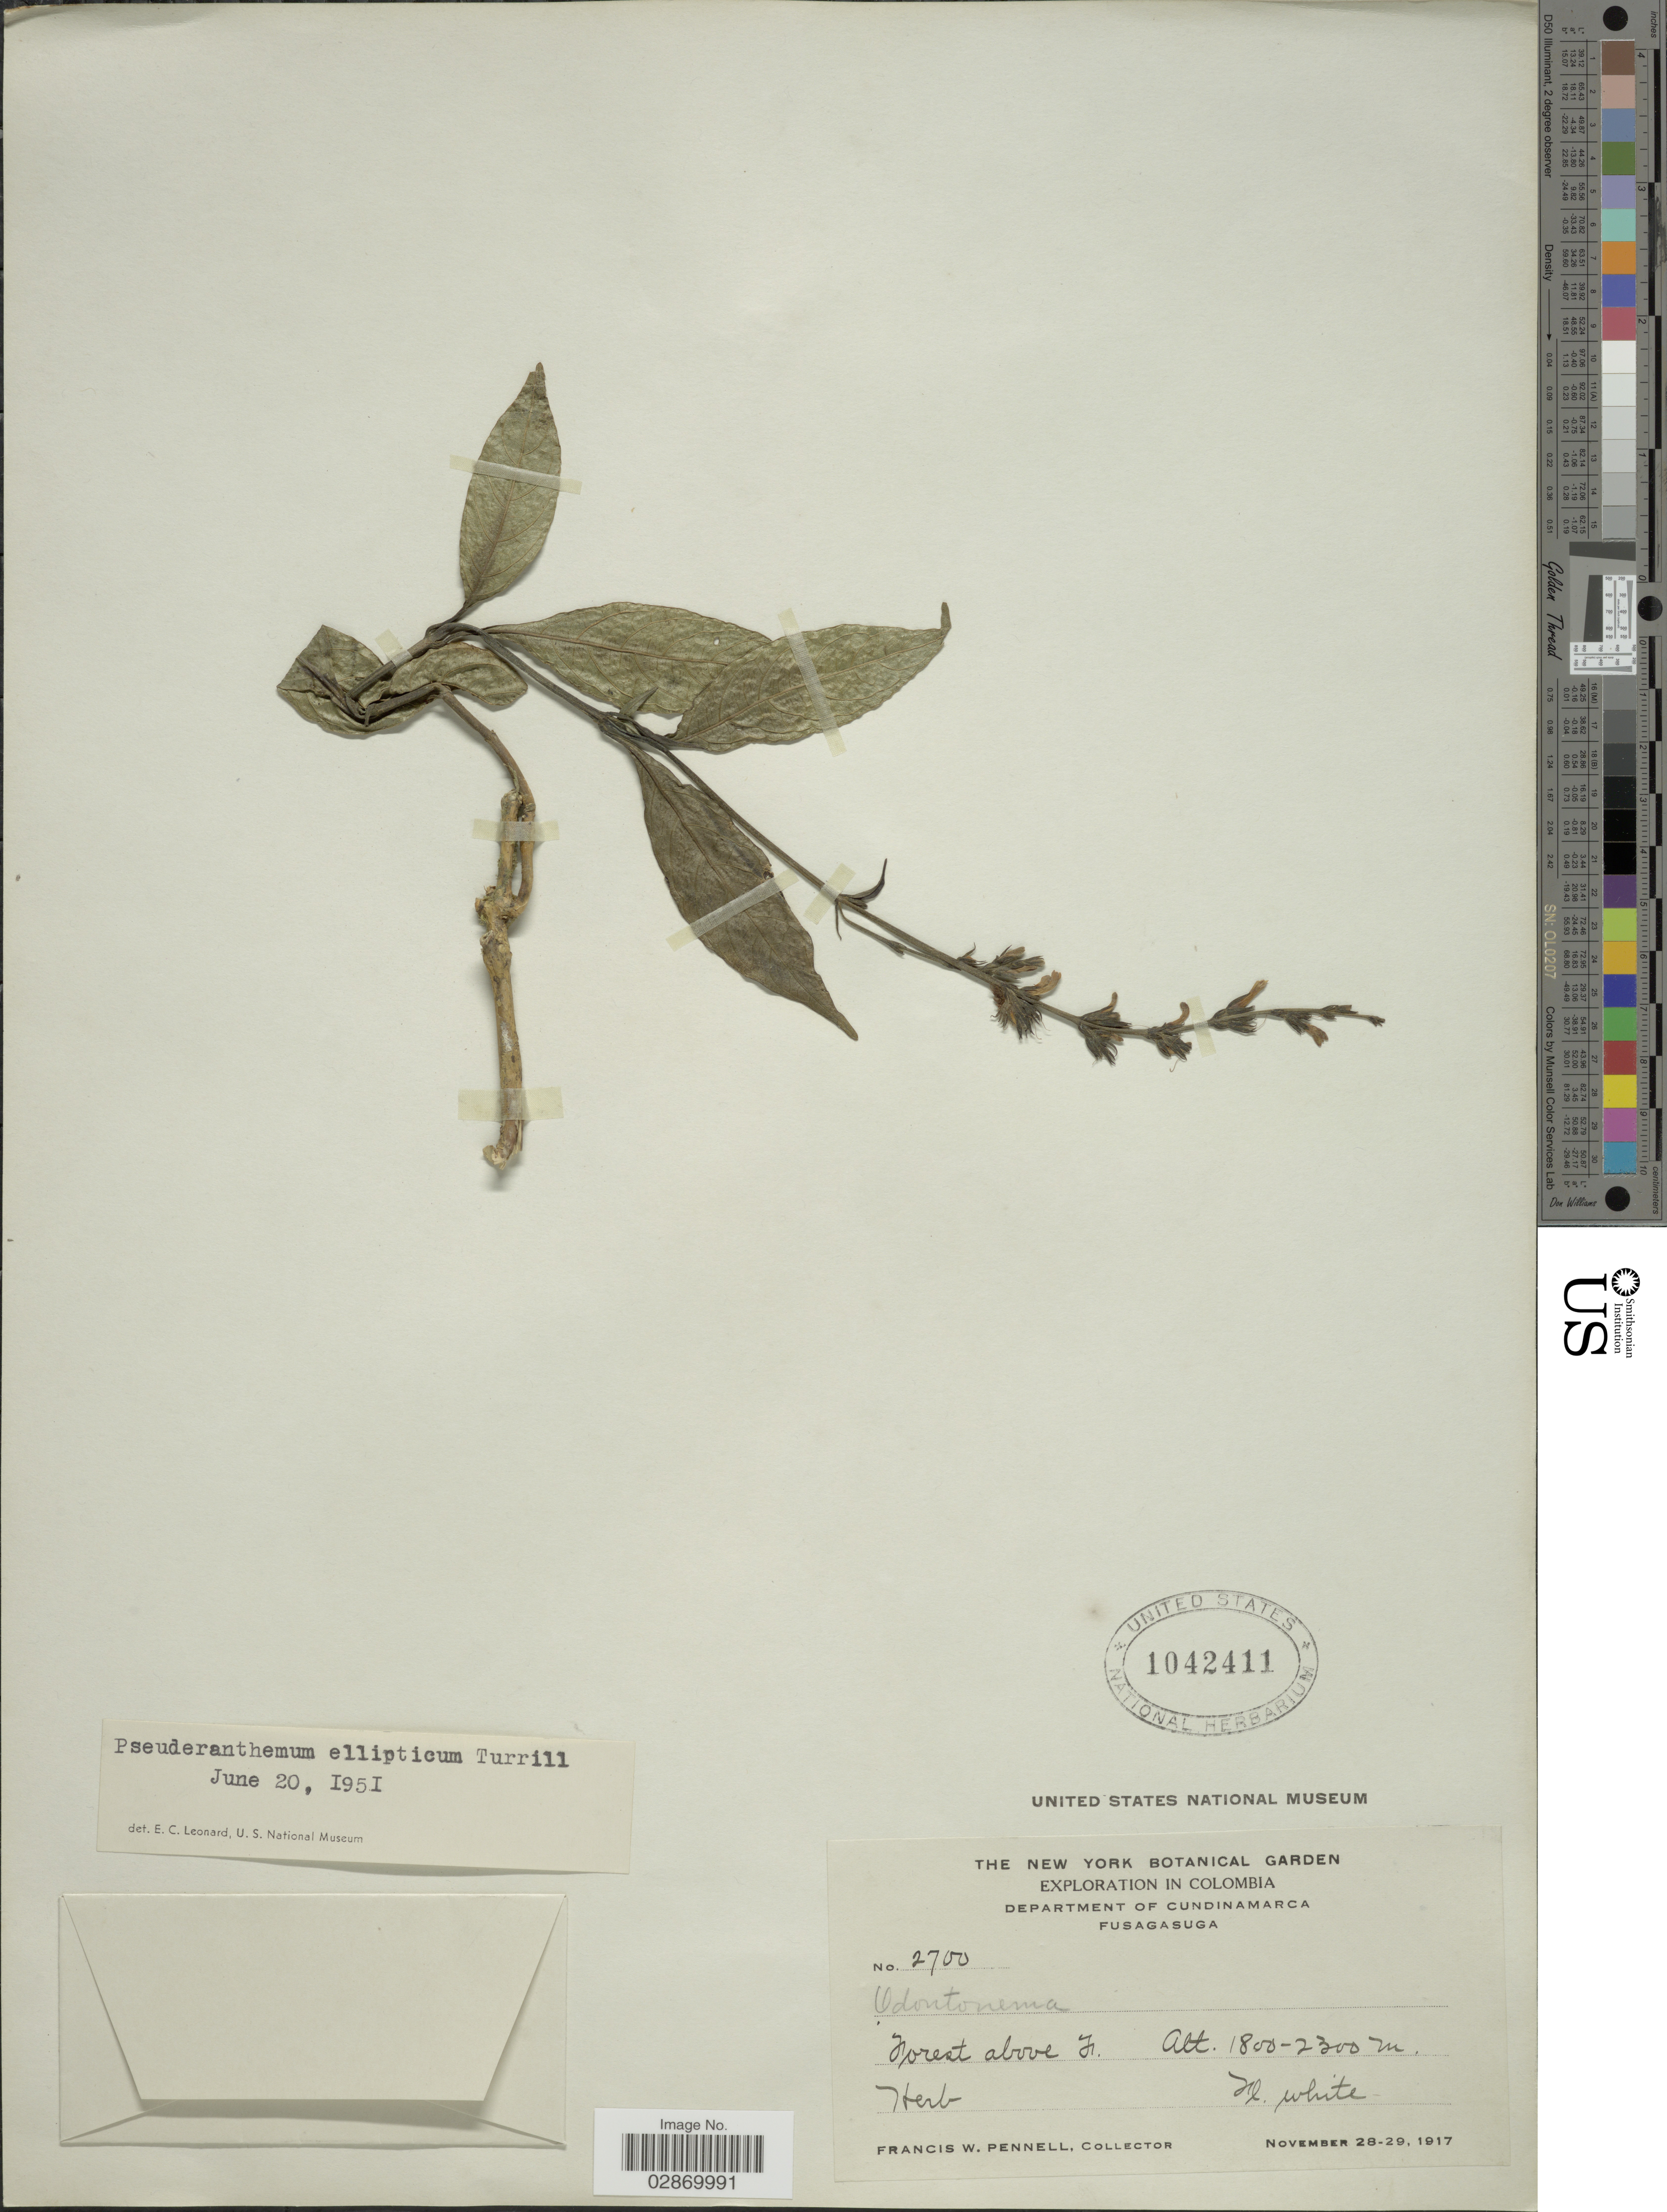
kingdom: Plantae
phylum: Tracheophyta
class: Magnoliopsida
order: Lamiales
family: Acanthaceae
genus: Pseuderanthemum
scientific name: Pseuderanthemum interruptum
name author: (Kunth) V.M. Baum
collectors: F. W. Pennell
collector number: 2700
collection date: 1917-11-28/1917-11-29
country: Colombia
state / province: Cundinamarca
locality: Department of Cundinamarca, Fusagasuga.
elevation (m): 1800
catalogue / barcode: US 1042411